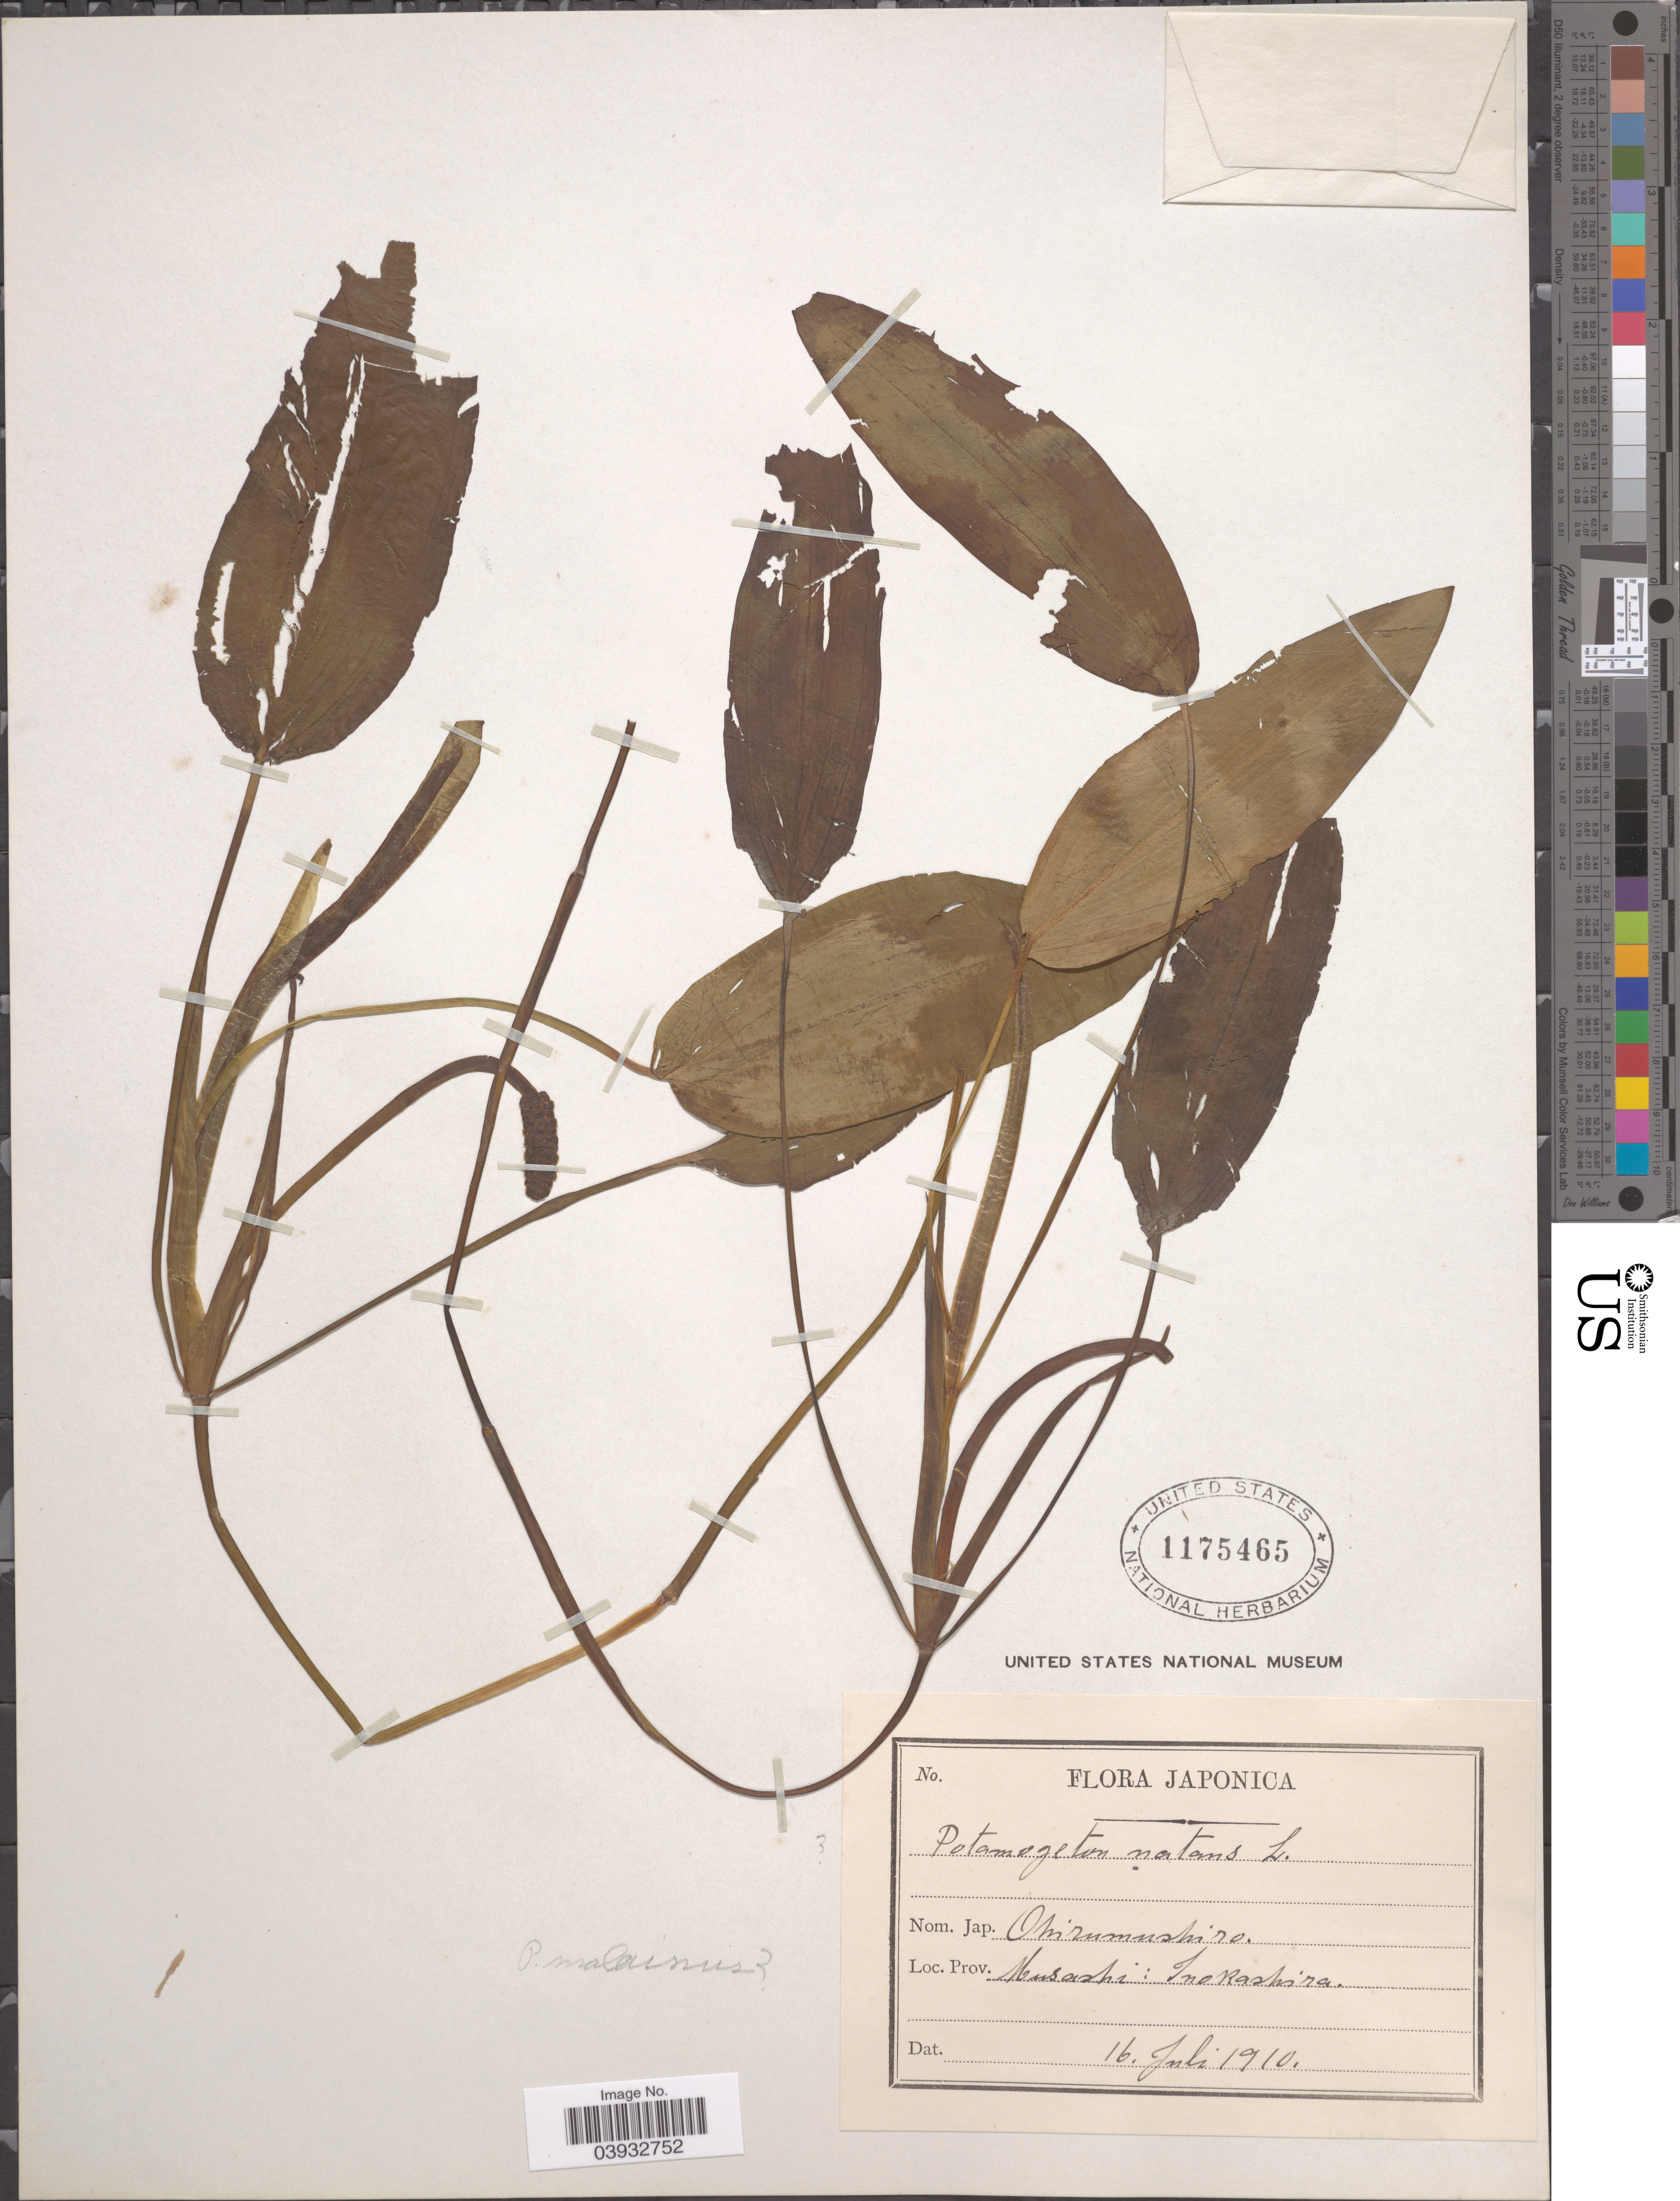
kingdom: Plantae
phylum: Tracheophyta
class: Liliopsida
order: Alismatales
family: Potamogetonaceae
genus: Potamogeton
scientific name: Potamogeton natans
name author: L.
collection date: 1910-07-16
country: Japan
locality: Musashi: Inokashira.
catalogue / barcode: US 1175465